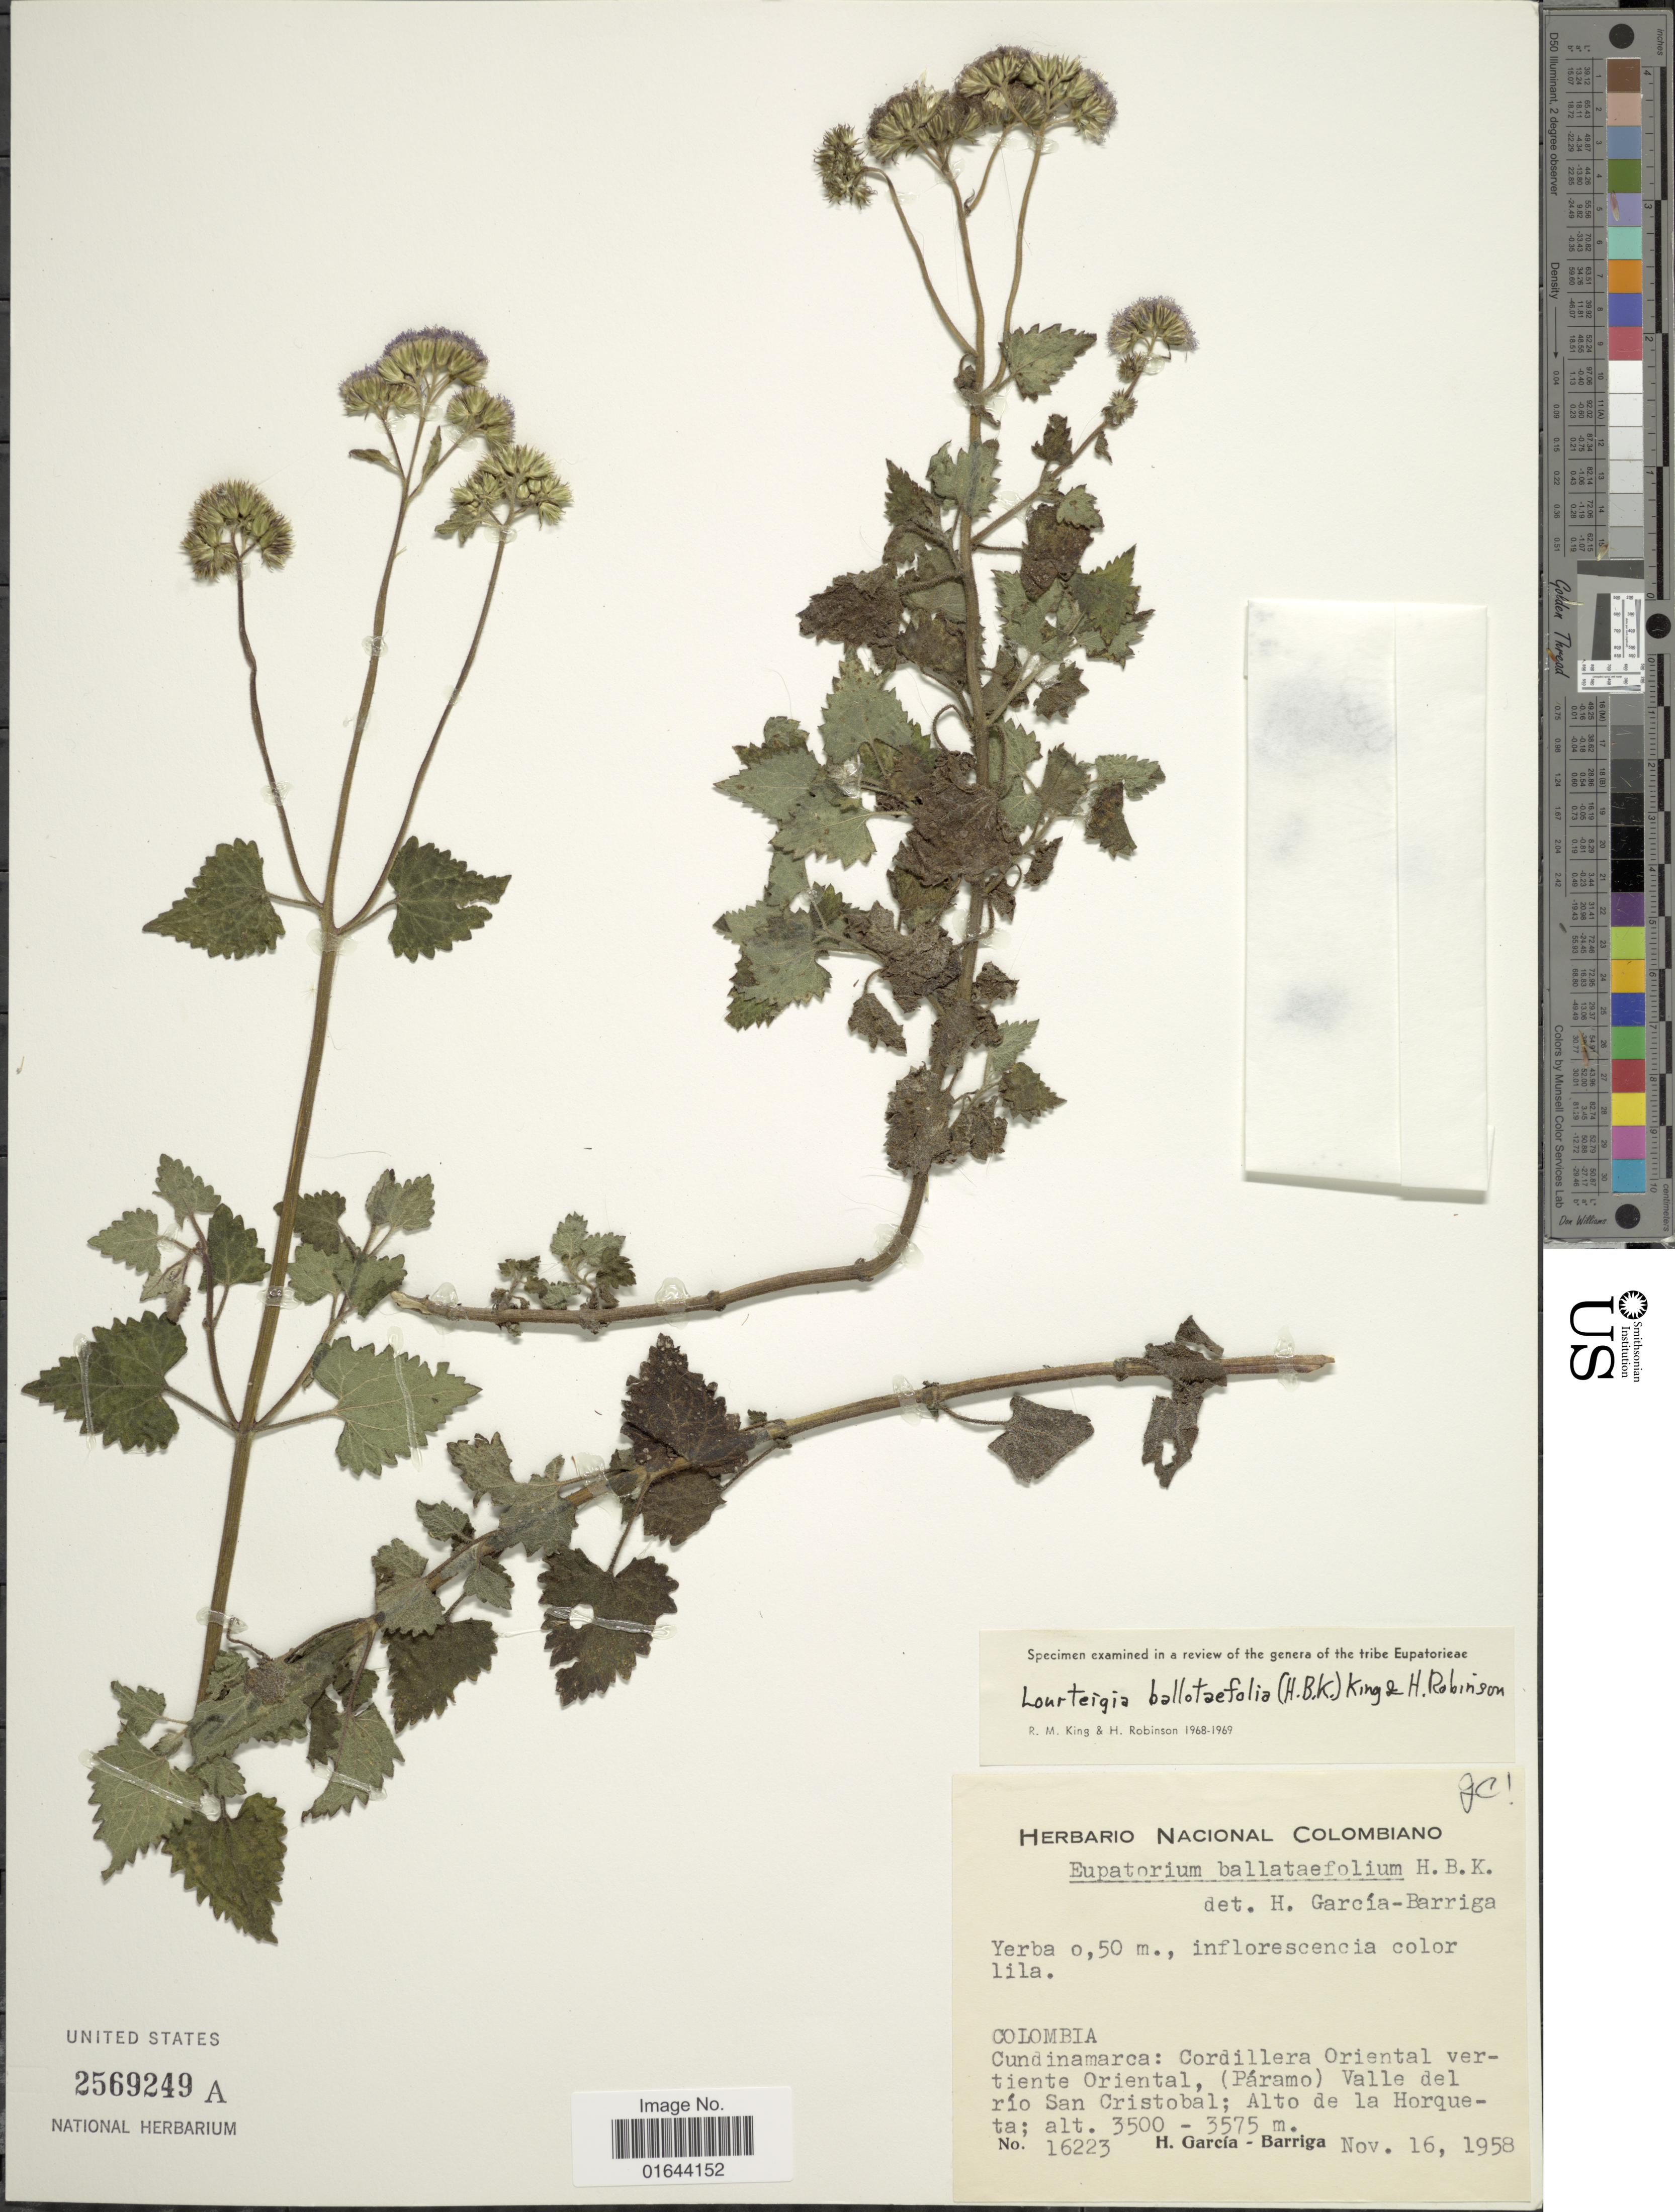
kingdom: Plantae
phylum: Tracheophyta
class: Magnoliopsida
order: Asterales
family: Asteraceae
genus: Lourteigia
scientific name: Lourteigia ballotaefolia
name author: (Kunth) R.M. King & H. Rob.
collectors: H. García Barriga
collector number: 16223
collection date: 1958-11-16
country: Colombia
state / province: Cundinamarca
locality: Colombia, Cundinamarca: Cordillera Oriental vertiente Oriental, (Paramo) Valle del rio San Cristobal; Alto de la Horqueta.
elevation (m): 3500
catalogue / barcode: US 2569249A